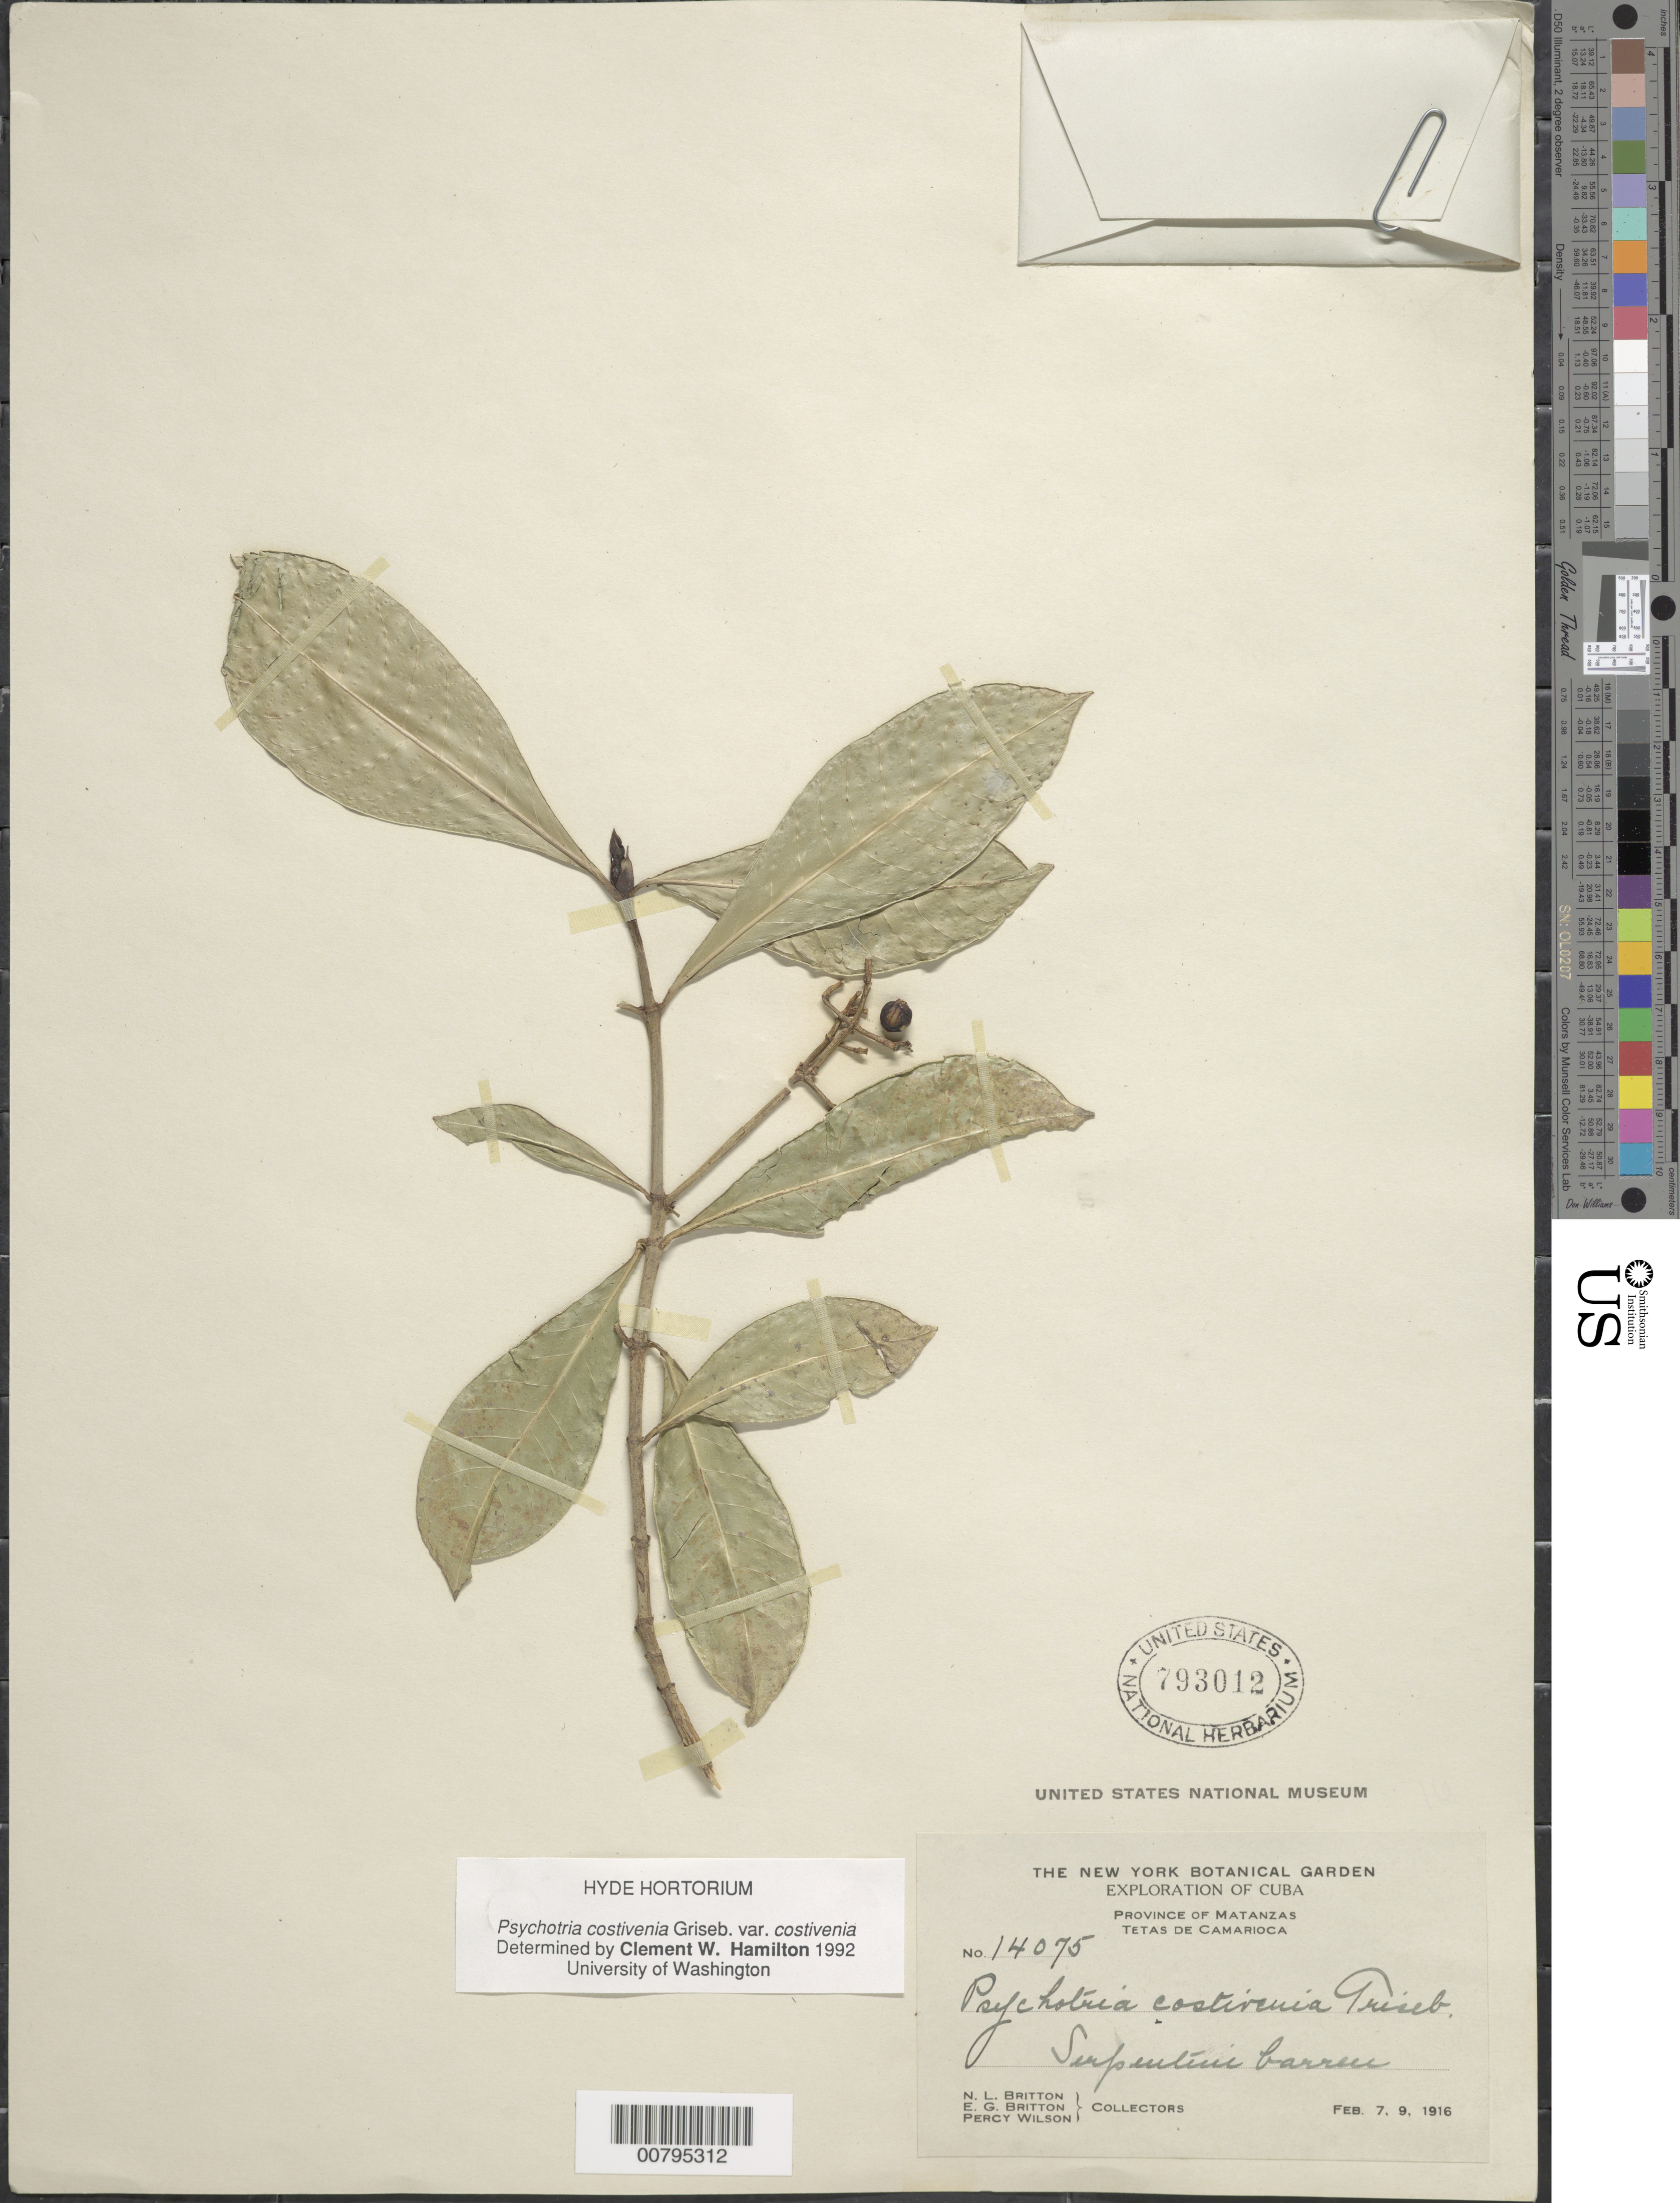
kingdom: Plantae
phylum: Tracheophyta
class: Magnoliopsida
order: Gentianales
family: Rubiaceae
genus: Psychotria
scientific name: Psychotria costivenia var. costivenia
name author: Griseb.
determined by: Hamilton, C. W.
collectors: N. Britton & E. G. Britton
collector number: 14075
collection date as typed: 07 Feb 1916 to 09 Feb 1916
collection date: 1916-02-07/1916-02-09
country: Cuba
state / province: Matanzas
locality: Tetas de Camarioca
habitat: Serpentine barrens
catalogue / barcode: US 793012